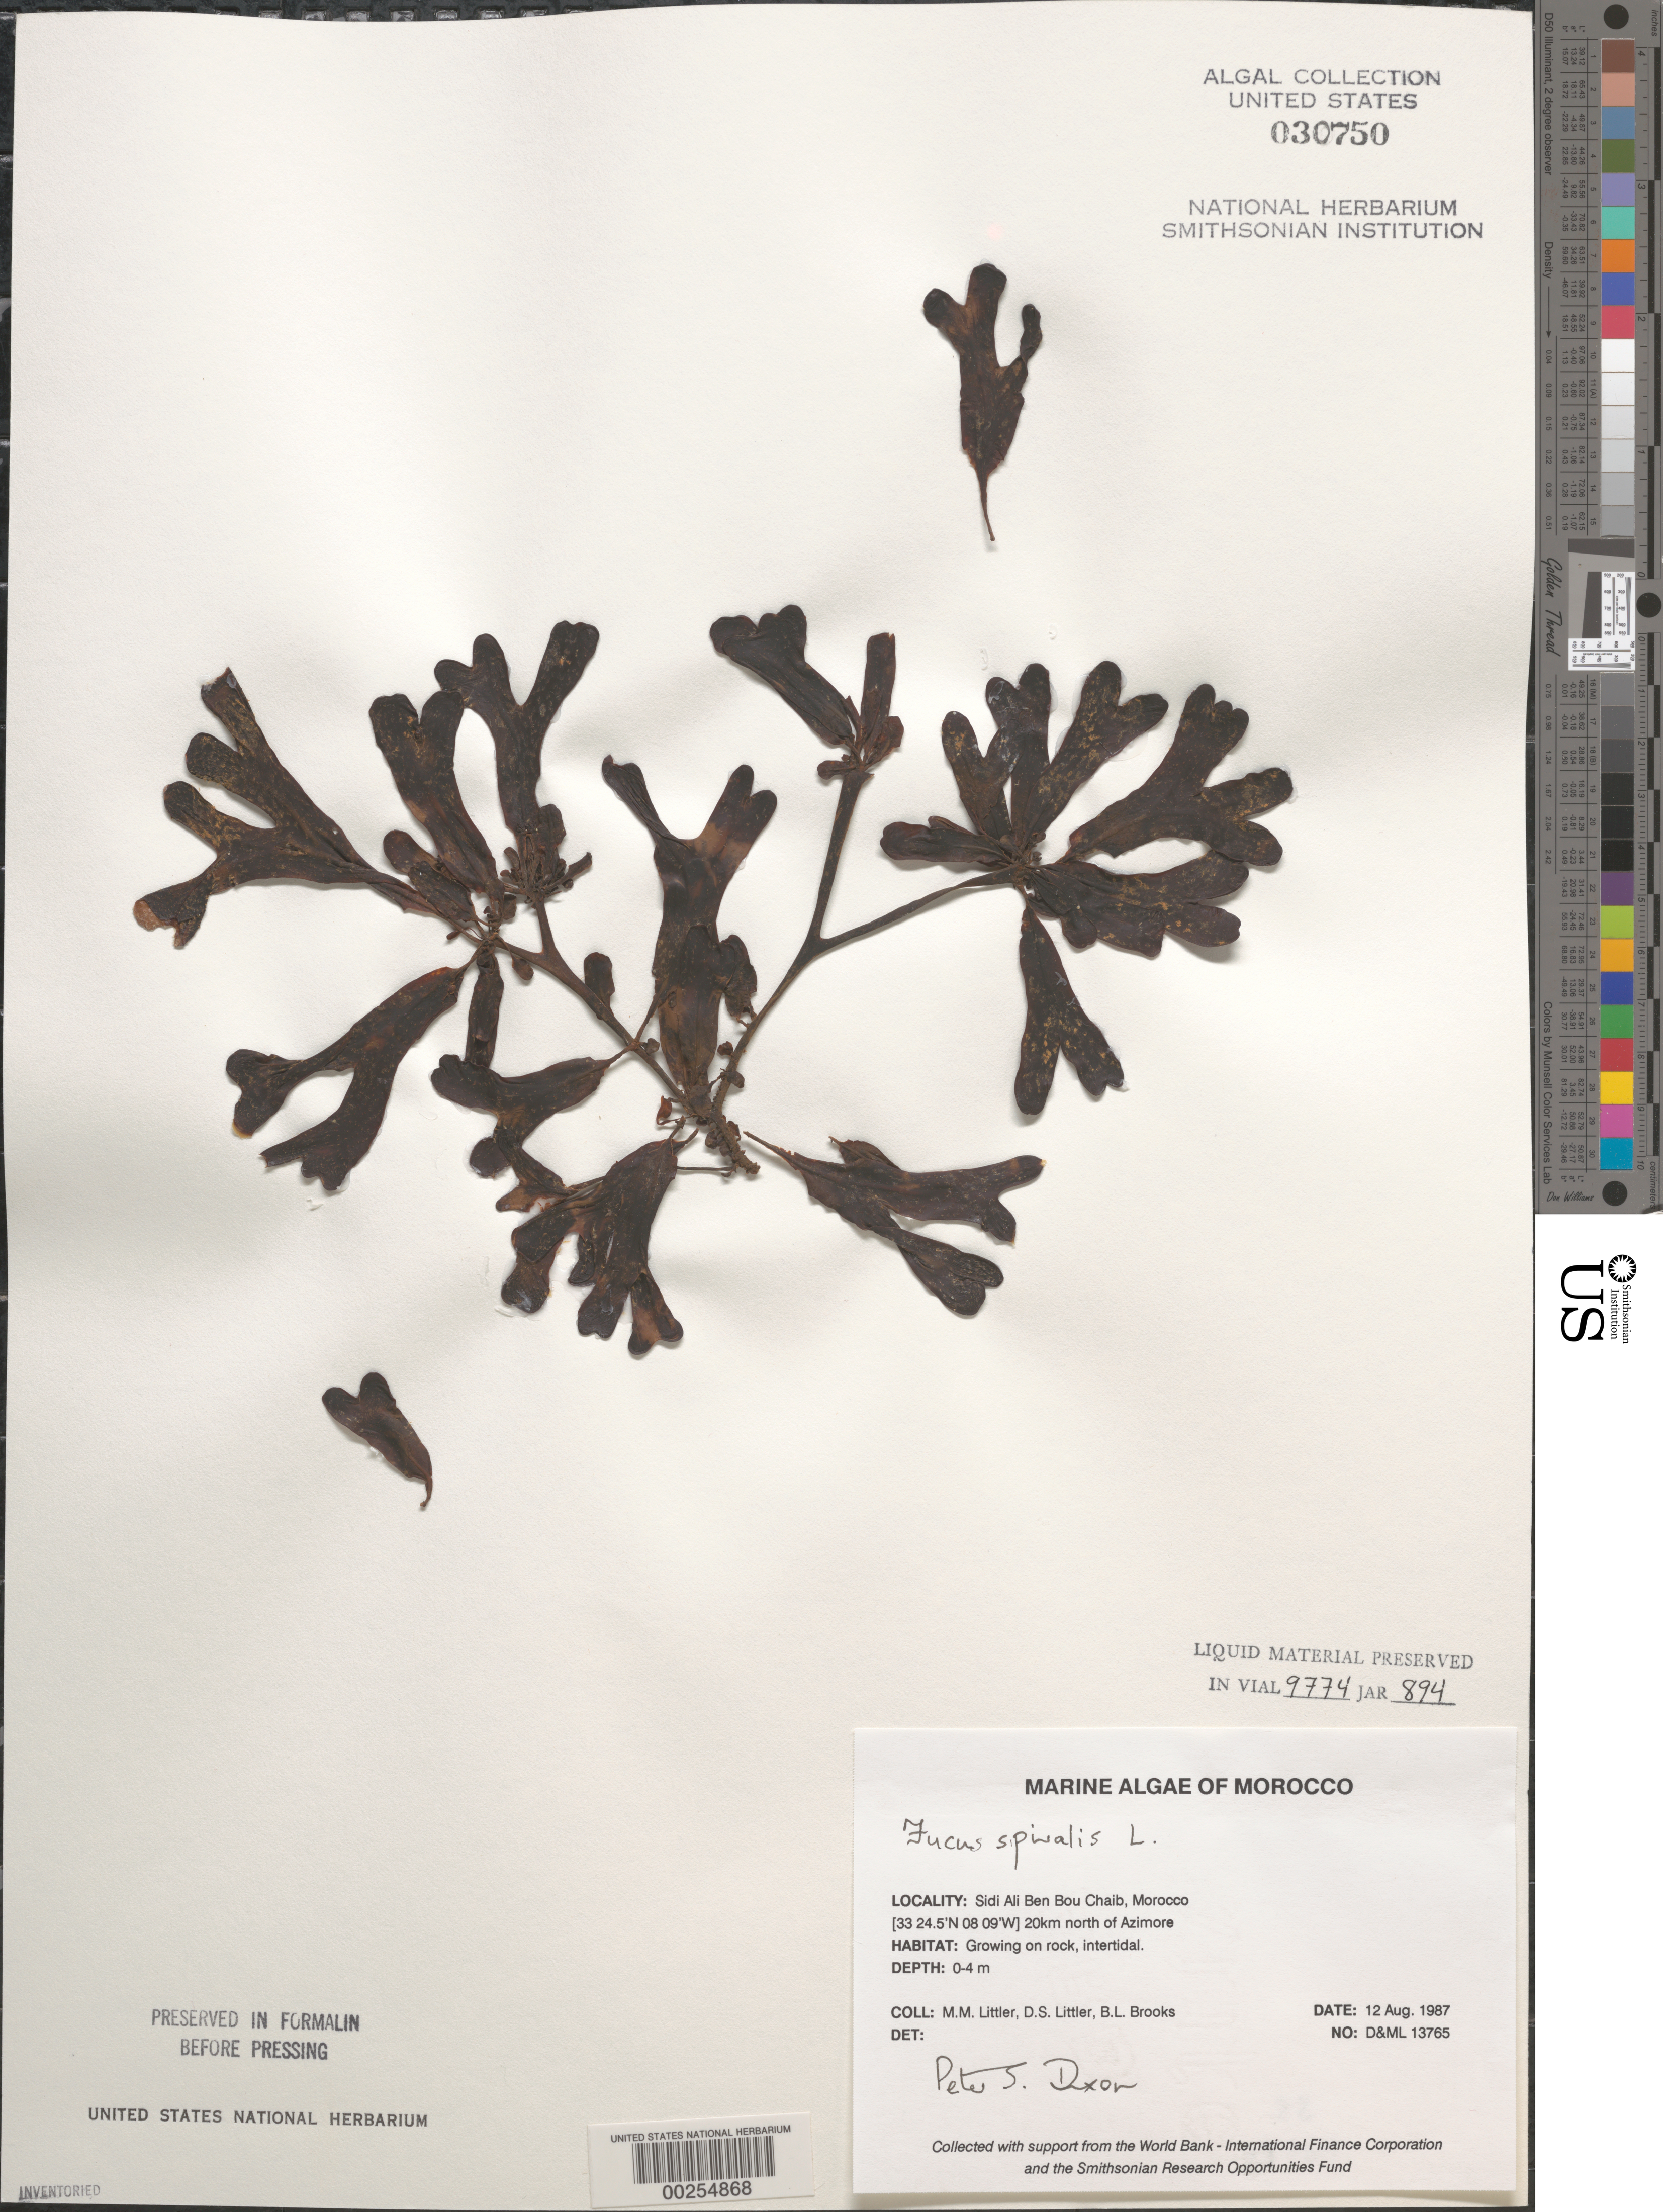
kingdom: Chromista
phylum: Ochrophyta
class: Phaeophyceae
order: Fucales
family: Fucaceae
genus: Fucus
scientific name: Fucus spiralis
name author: L.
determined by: Dixon, P. S.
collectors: M. M. Littler, D. S. Littler & B. Brooks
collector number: D&ML 13765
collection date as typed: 12 Aug 1987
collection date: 1987-08-12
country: Morocco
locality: Sidi Ali Ben Bou Chaib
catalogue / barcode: US 30750